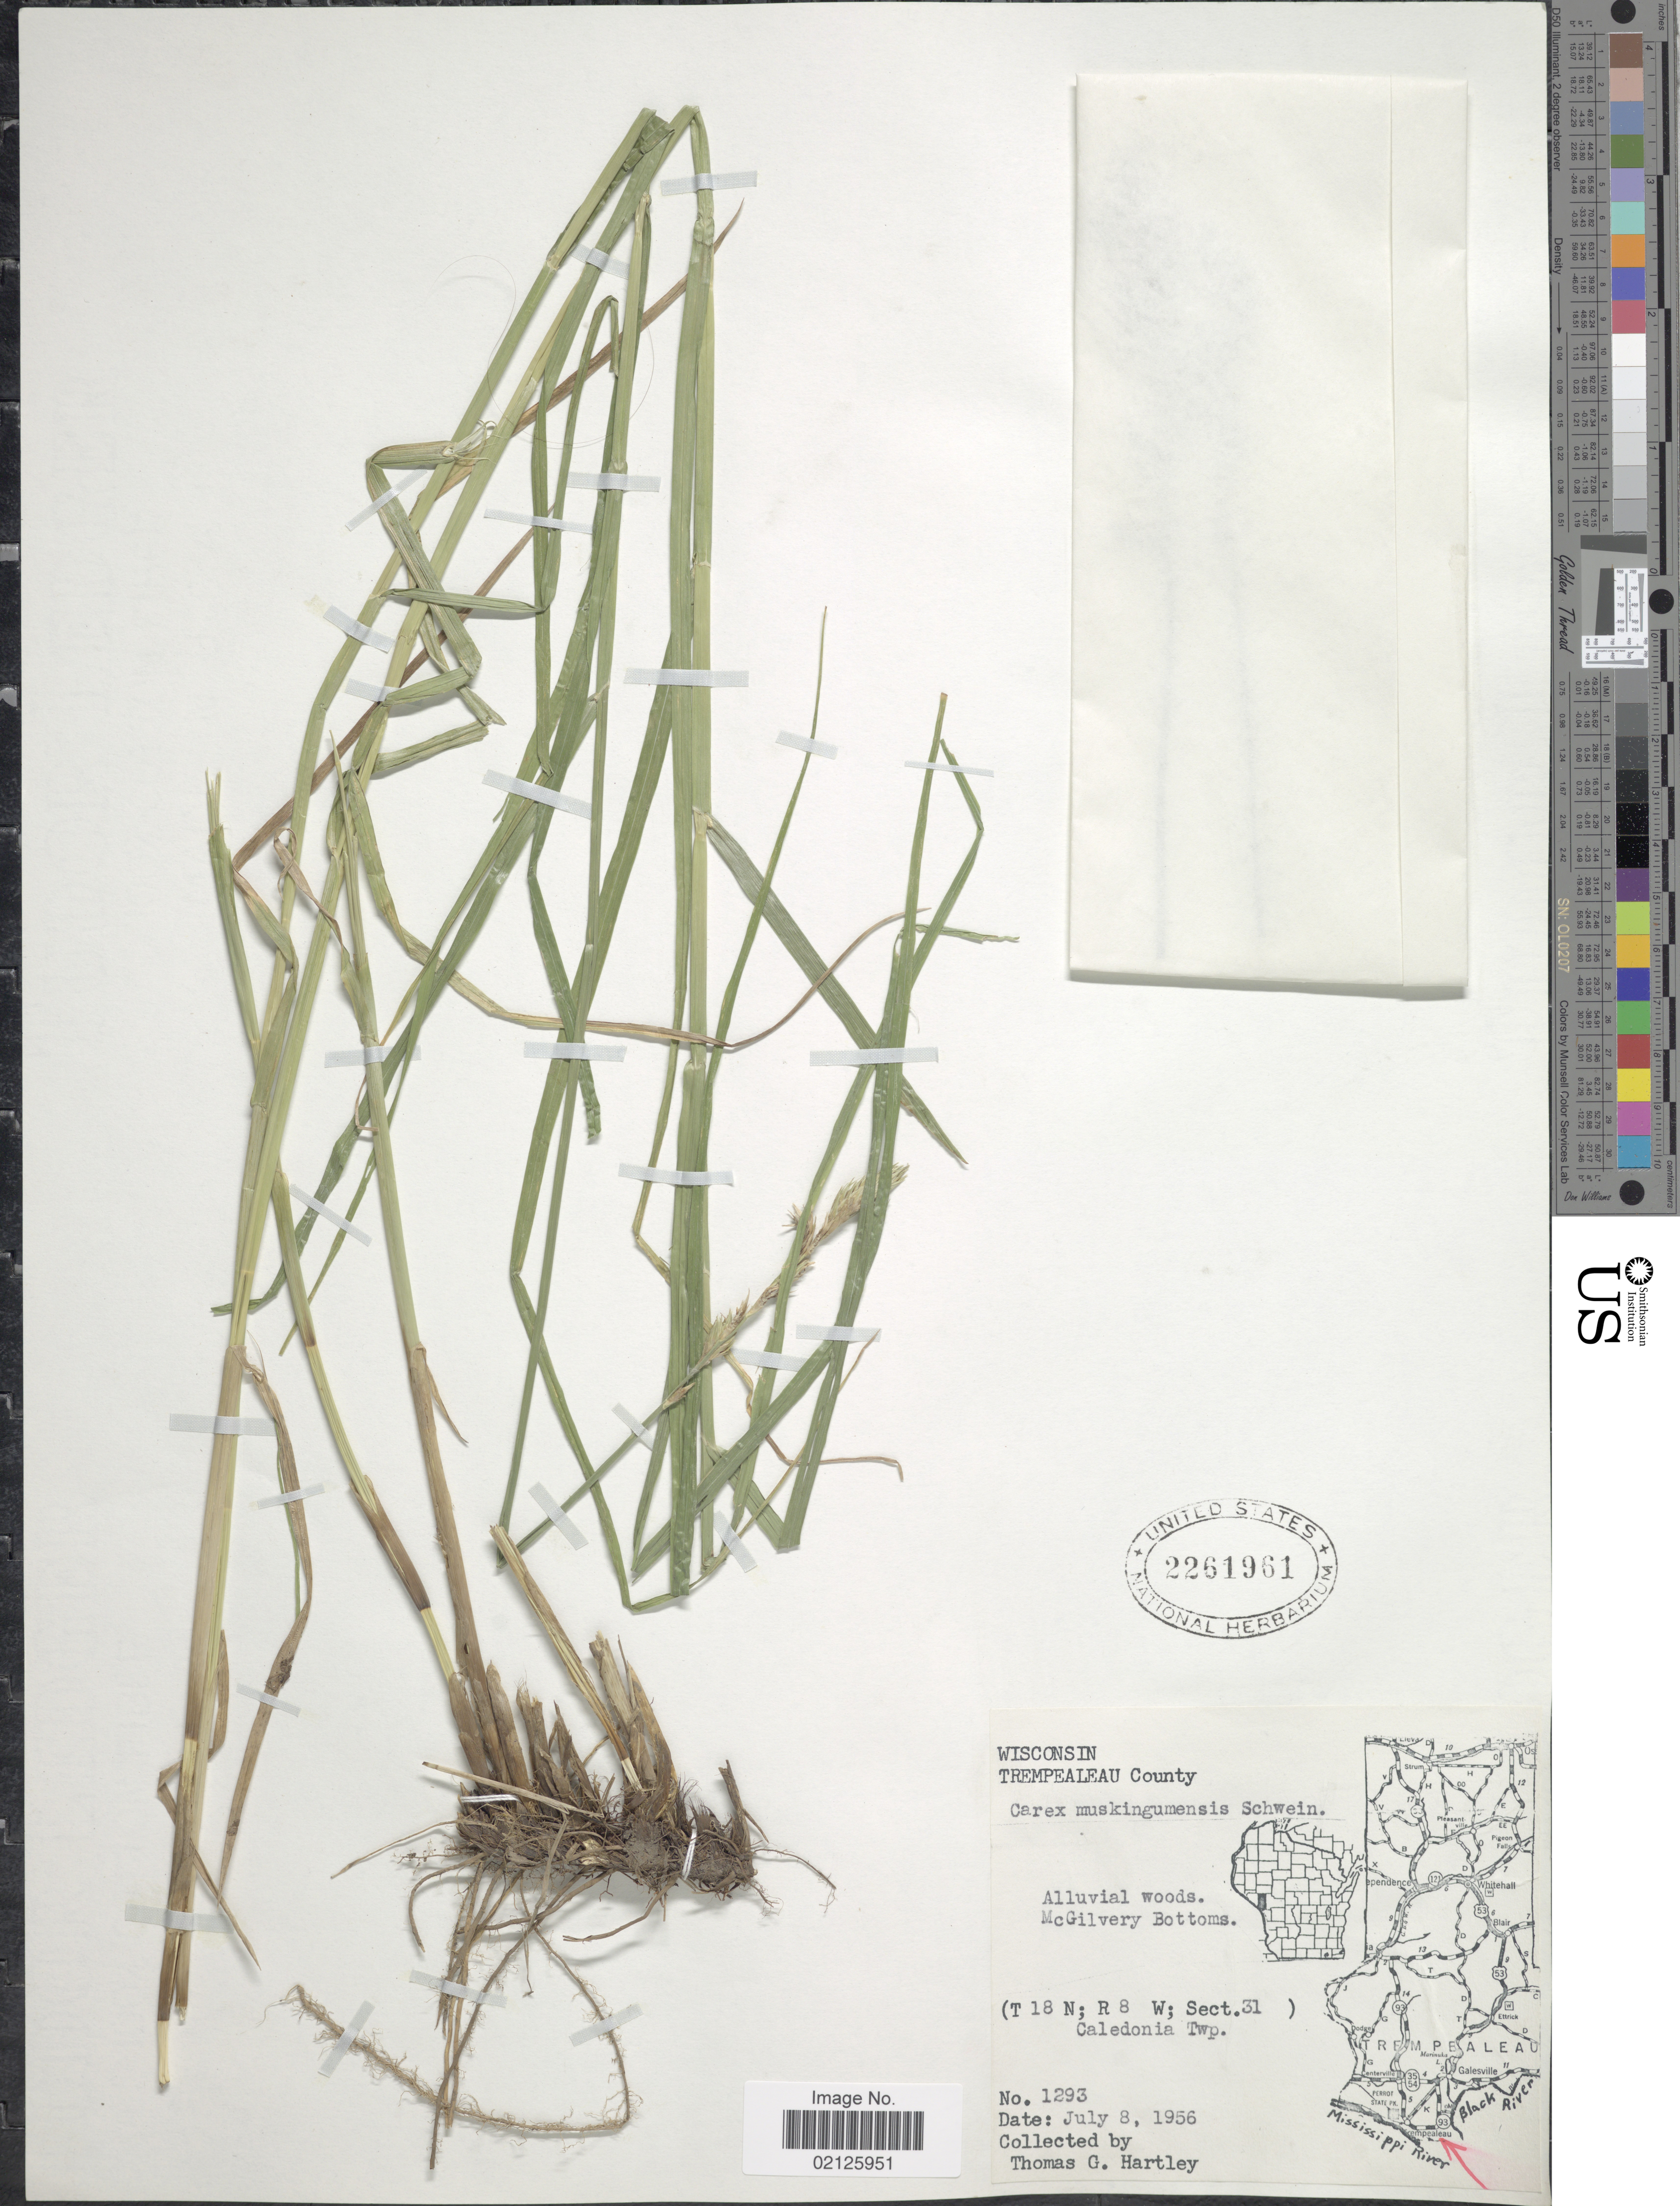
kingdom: Plantae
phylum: Tracheophyta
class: Liliopsida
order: Poales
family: Cyperaceae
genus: Carex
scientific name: Carex muskingumensis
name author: Schwein.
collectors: T. G. Hartley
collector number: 1293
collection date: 1956-07-08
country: United States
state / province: Wisconsin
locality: Trempealeau County, Alluvial woods. McGilvery Bottoms (T 18 N; R 8 W; Sect. 31) Caledonia Twp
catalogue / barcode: US 2261961